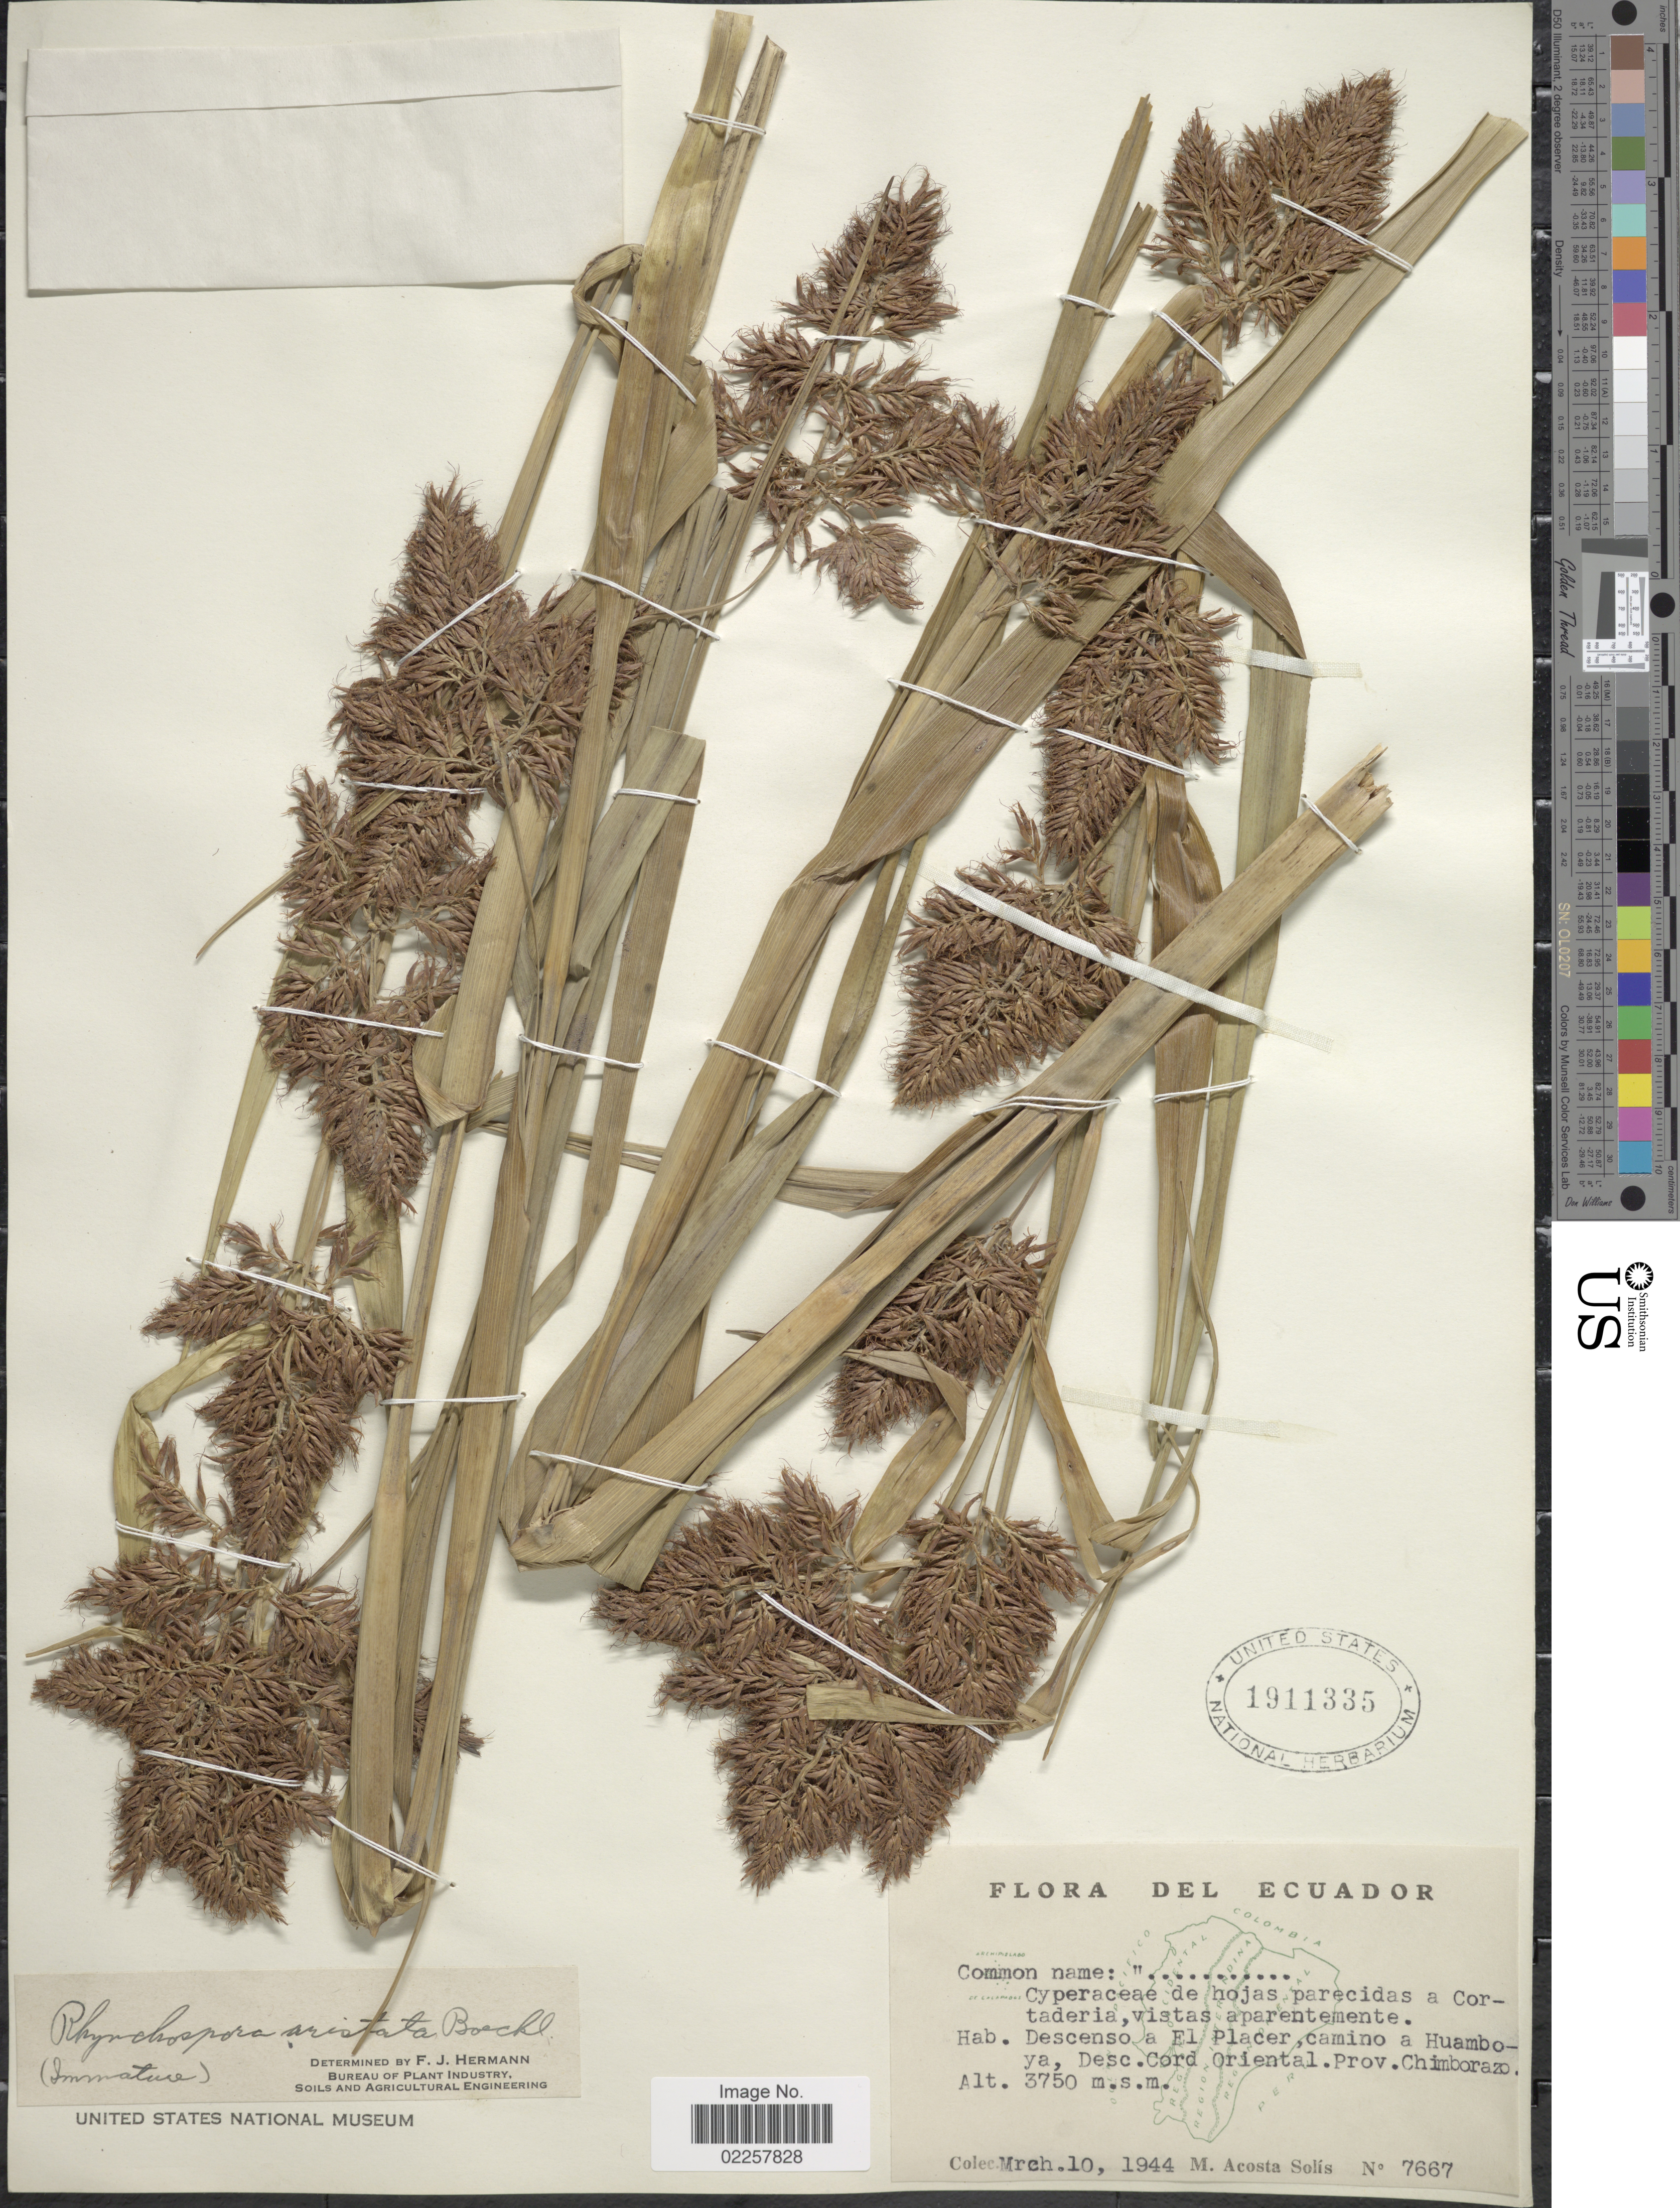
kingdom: Plantae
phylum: Tracheophyta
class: Liliopsida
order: Poales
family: Cyperaceae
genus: Rhynchospora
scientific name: Rhynchospora sp.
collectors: M. Acosta Solis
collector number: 7667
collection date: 1944-03-10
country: Ecuador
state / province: Chimborazo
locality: Descenso a El Placer, camino a Huamboya, Desc. Cord. Oriental, Prov. Chimborazo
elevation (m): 3750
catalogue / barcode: US 1911335